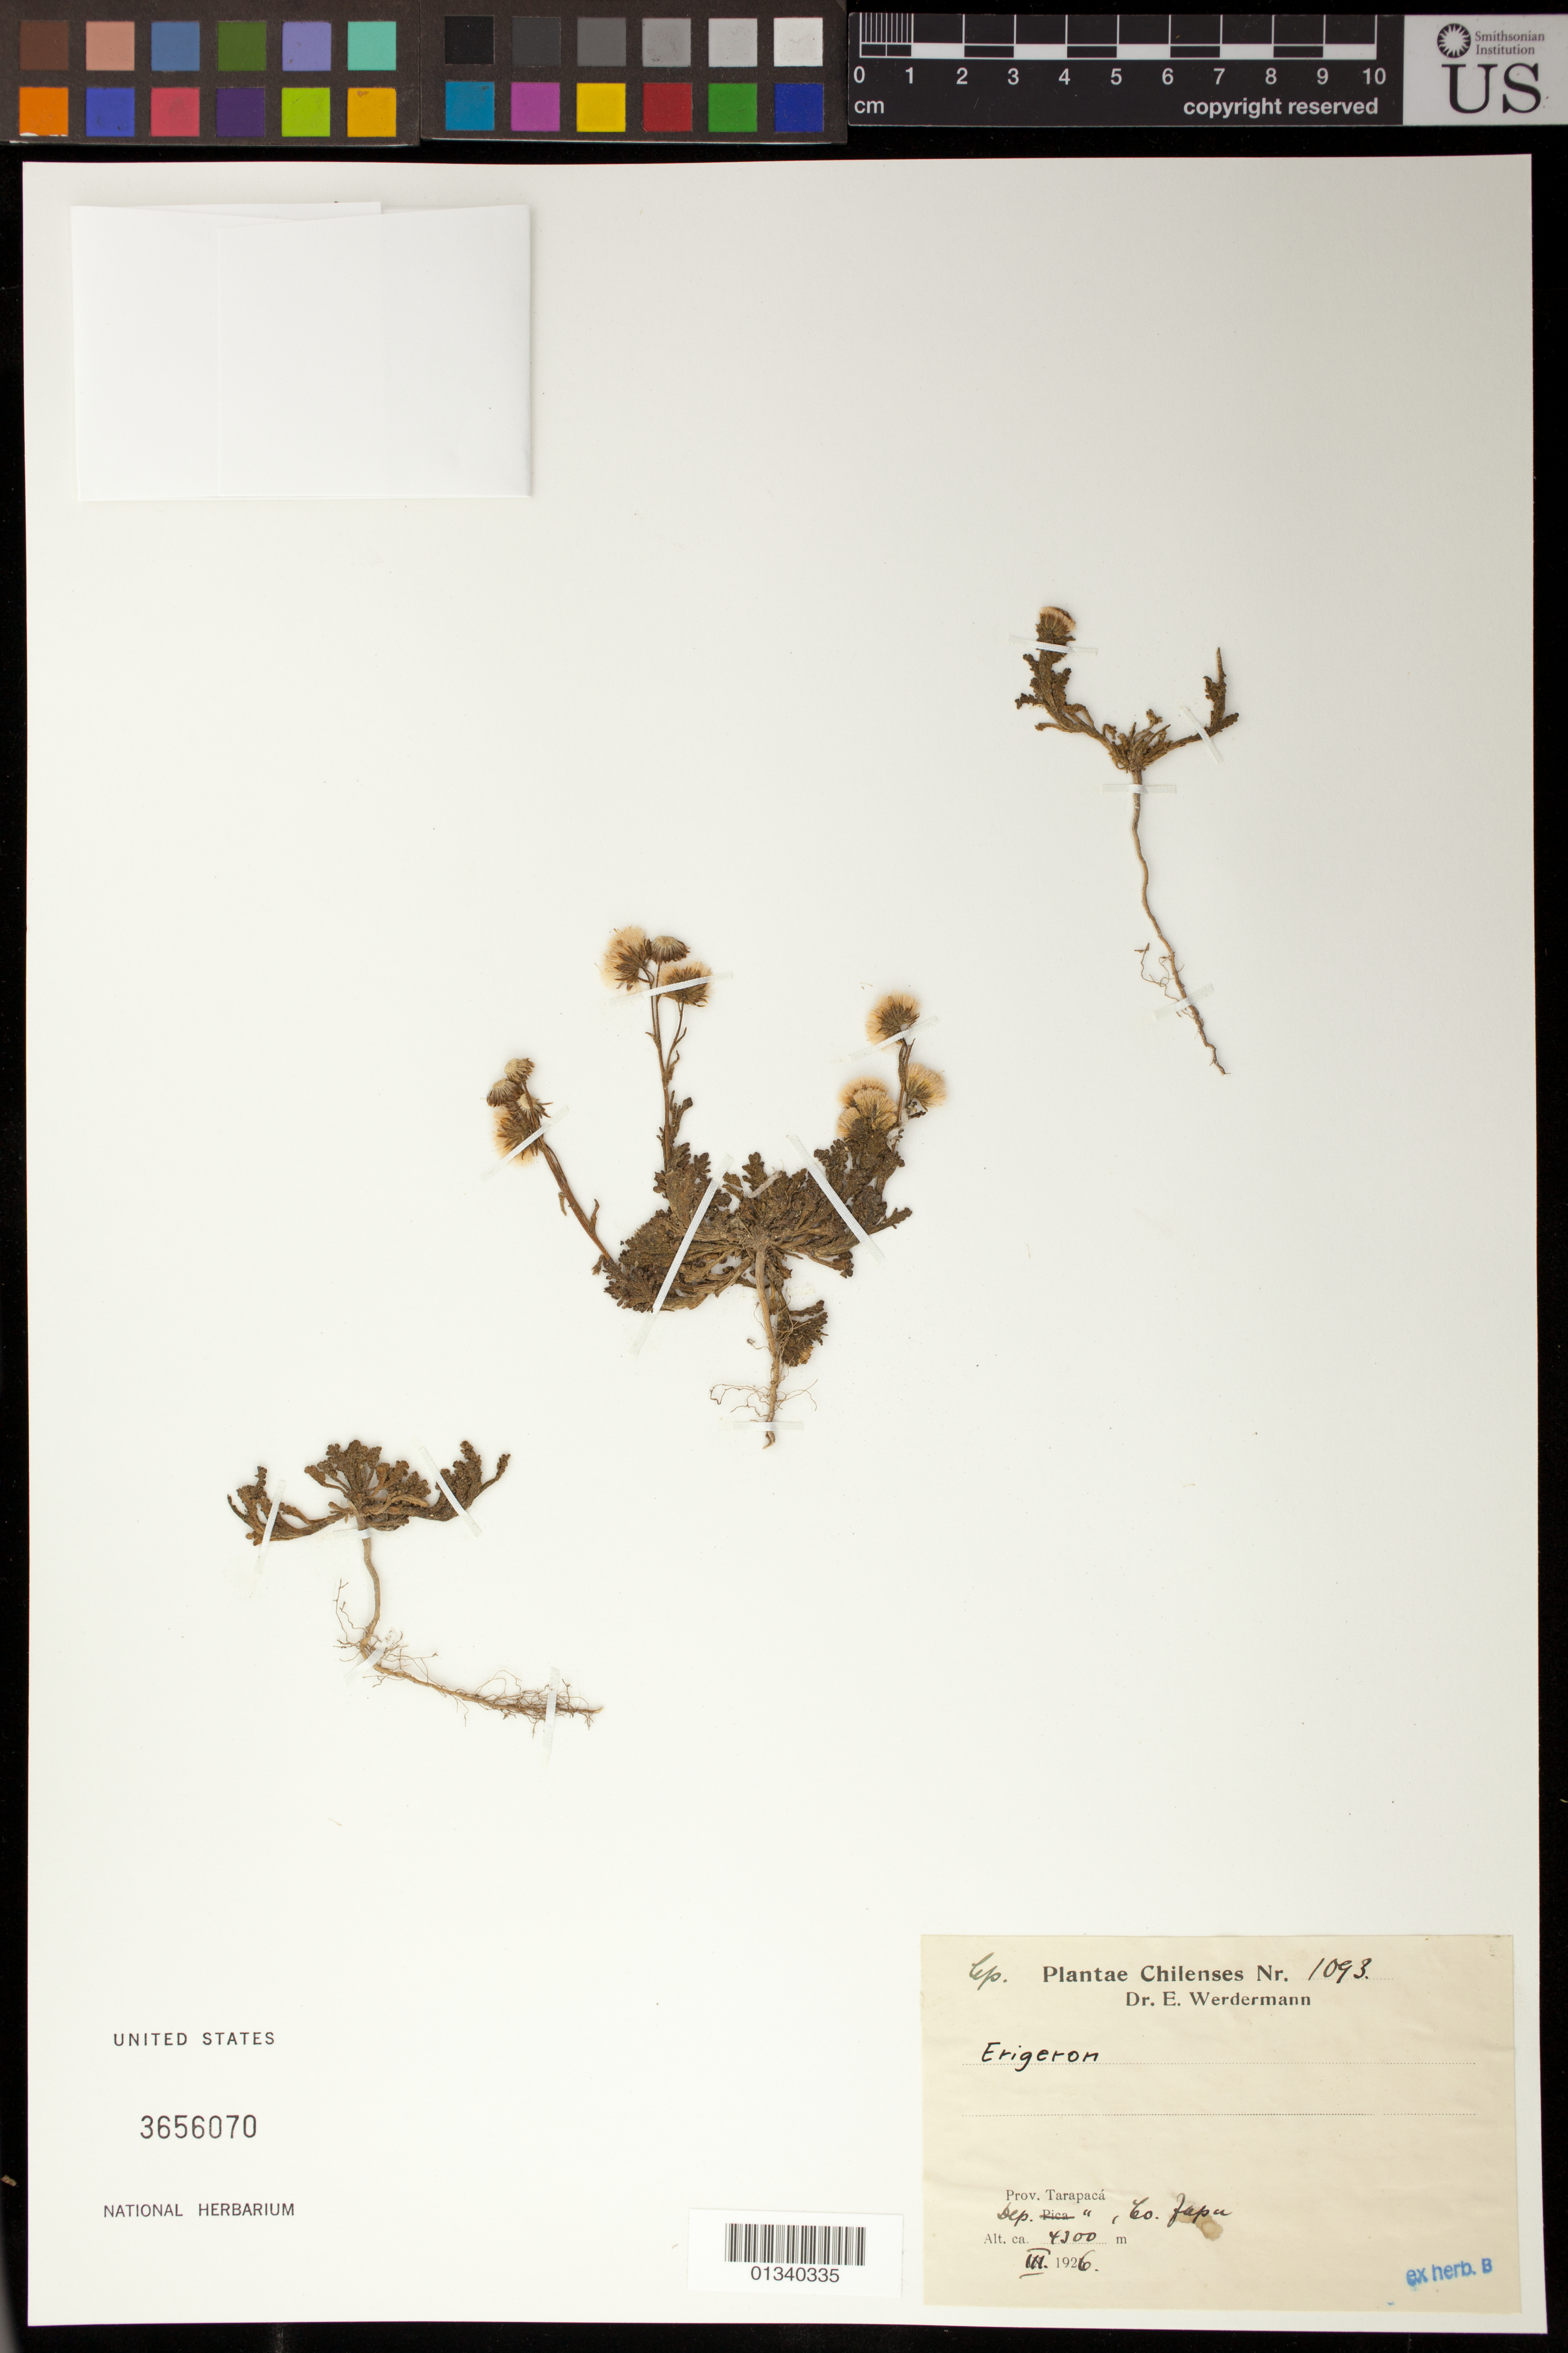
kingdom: Plantae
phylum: Tracheophyta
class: Magnoliopsida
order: Asterales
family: Asteraceae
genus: Erigeron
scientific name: Erigeron sp.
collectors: E. Werdermann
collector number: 1093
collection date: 1926-03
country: Chile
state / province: Tarapacá (I)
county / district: Tarapacá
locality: Co. Japu.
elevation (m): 4300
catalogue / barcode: US 3656070